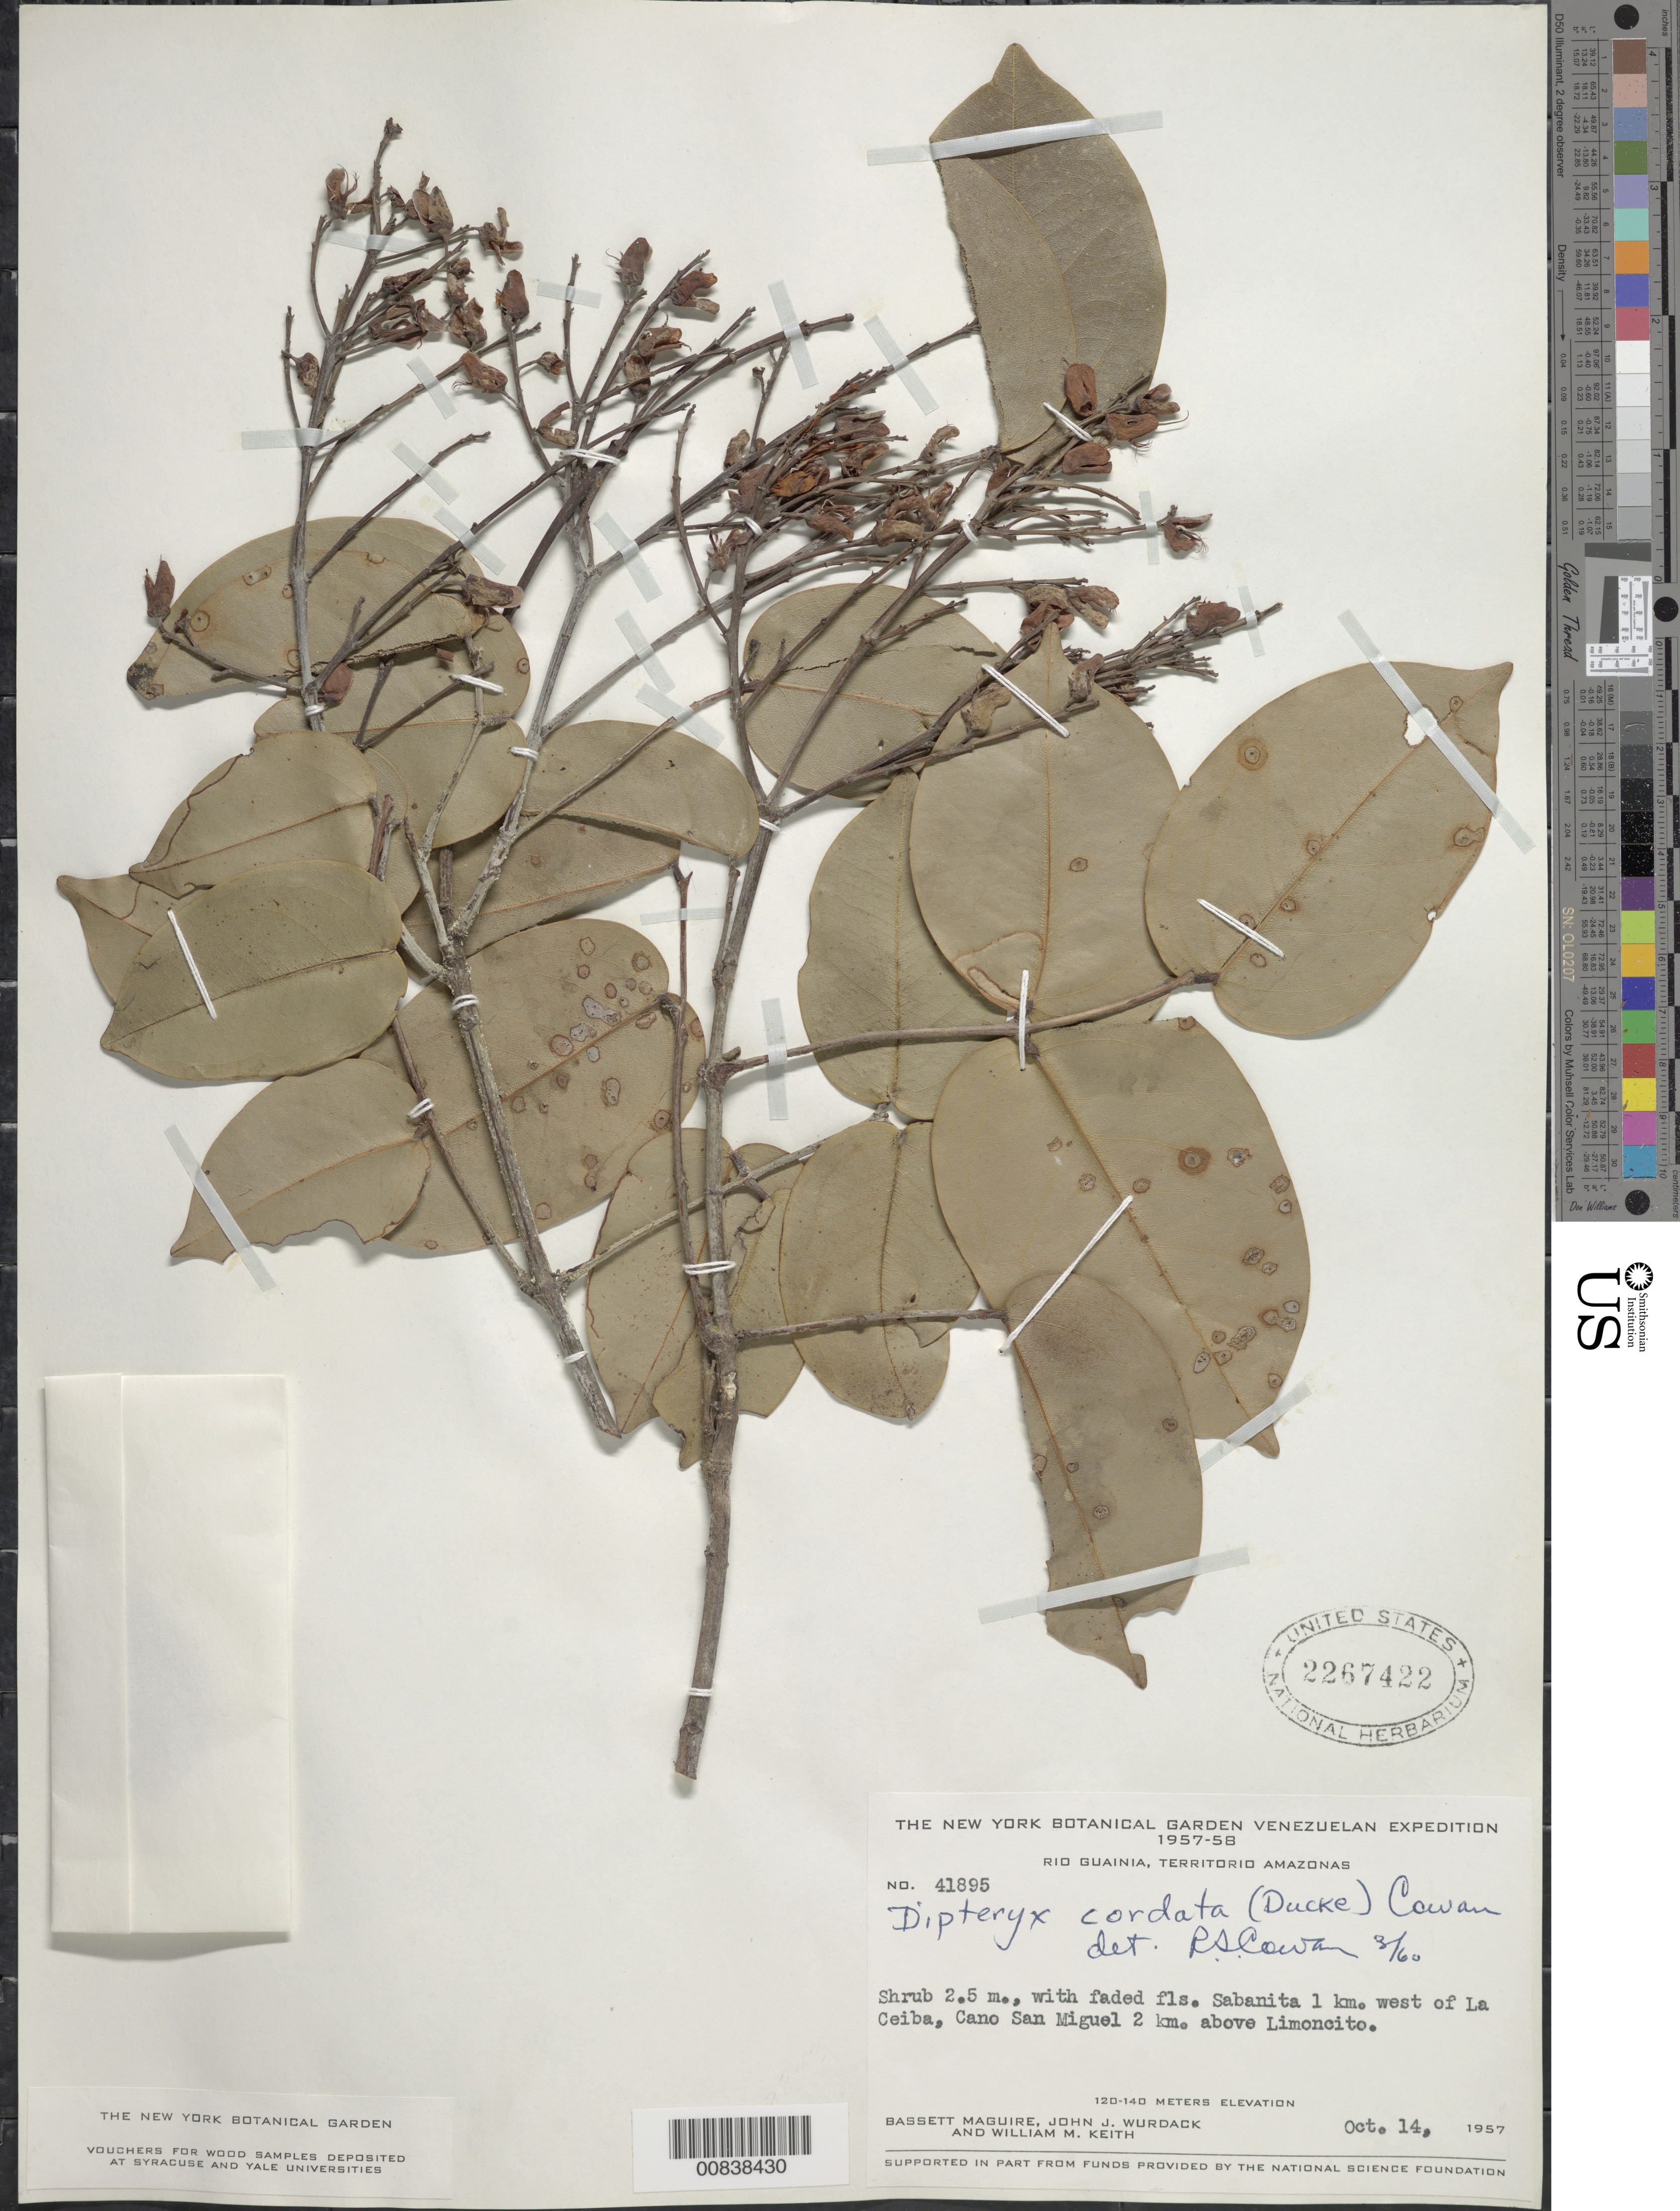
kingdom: Plantae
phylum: Tracheophyta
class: Magnoliopsida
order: Fabales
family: Fabaceae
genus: Taralea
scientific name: Taralea cordata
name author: Ducke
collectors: B. Maguire, J. J. Wurdack & W. Keith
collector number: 41895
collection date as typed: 14-Oct-57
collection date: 1957-10-14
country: Venezuela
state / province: Amazonas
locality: Río Guainía, Caño San Miguel, 2 km above Limoncito, 1 km west of La Ceiba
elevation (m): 120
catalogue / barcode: US 2267422